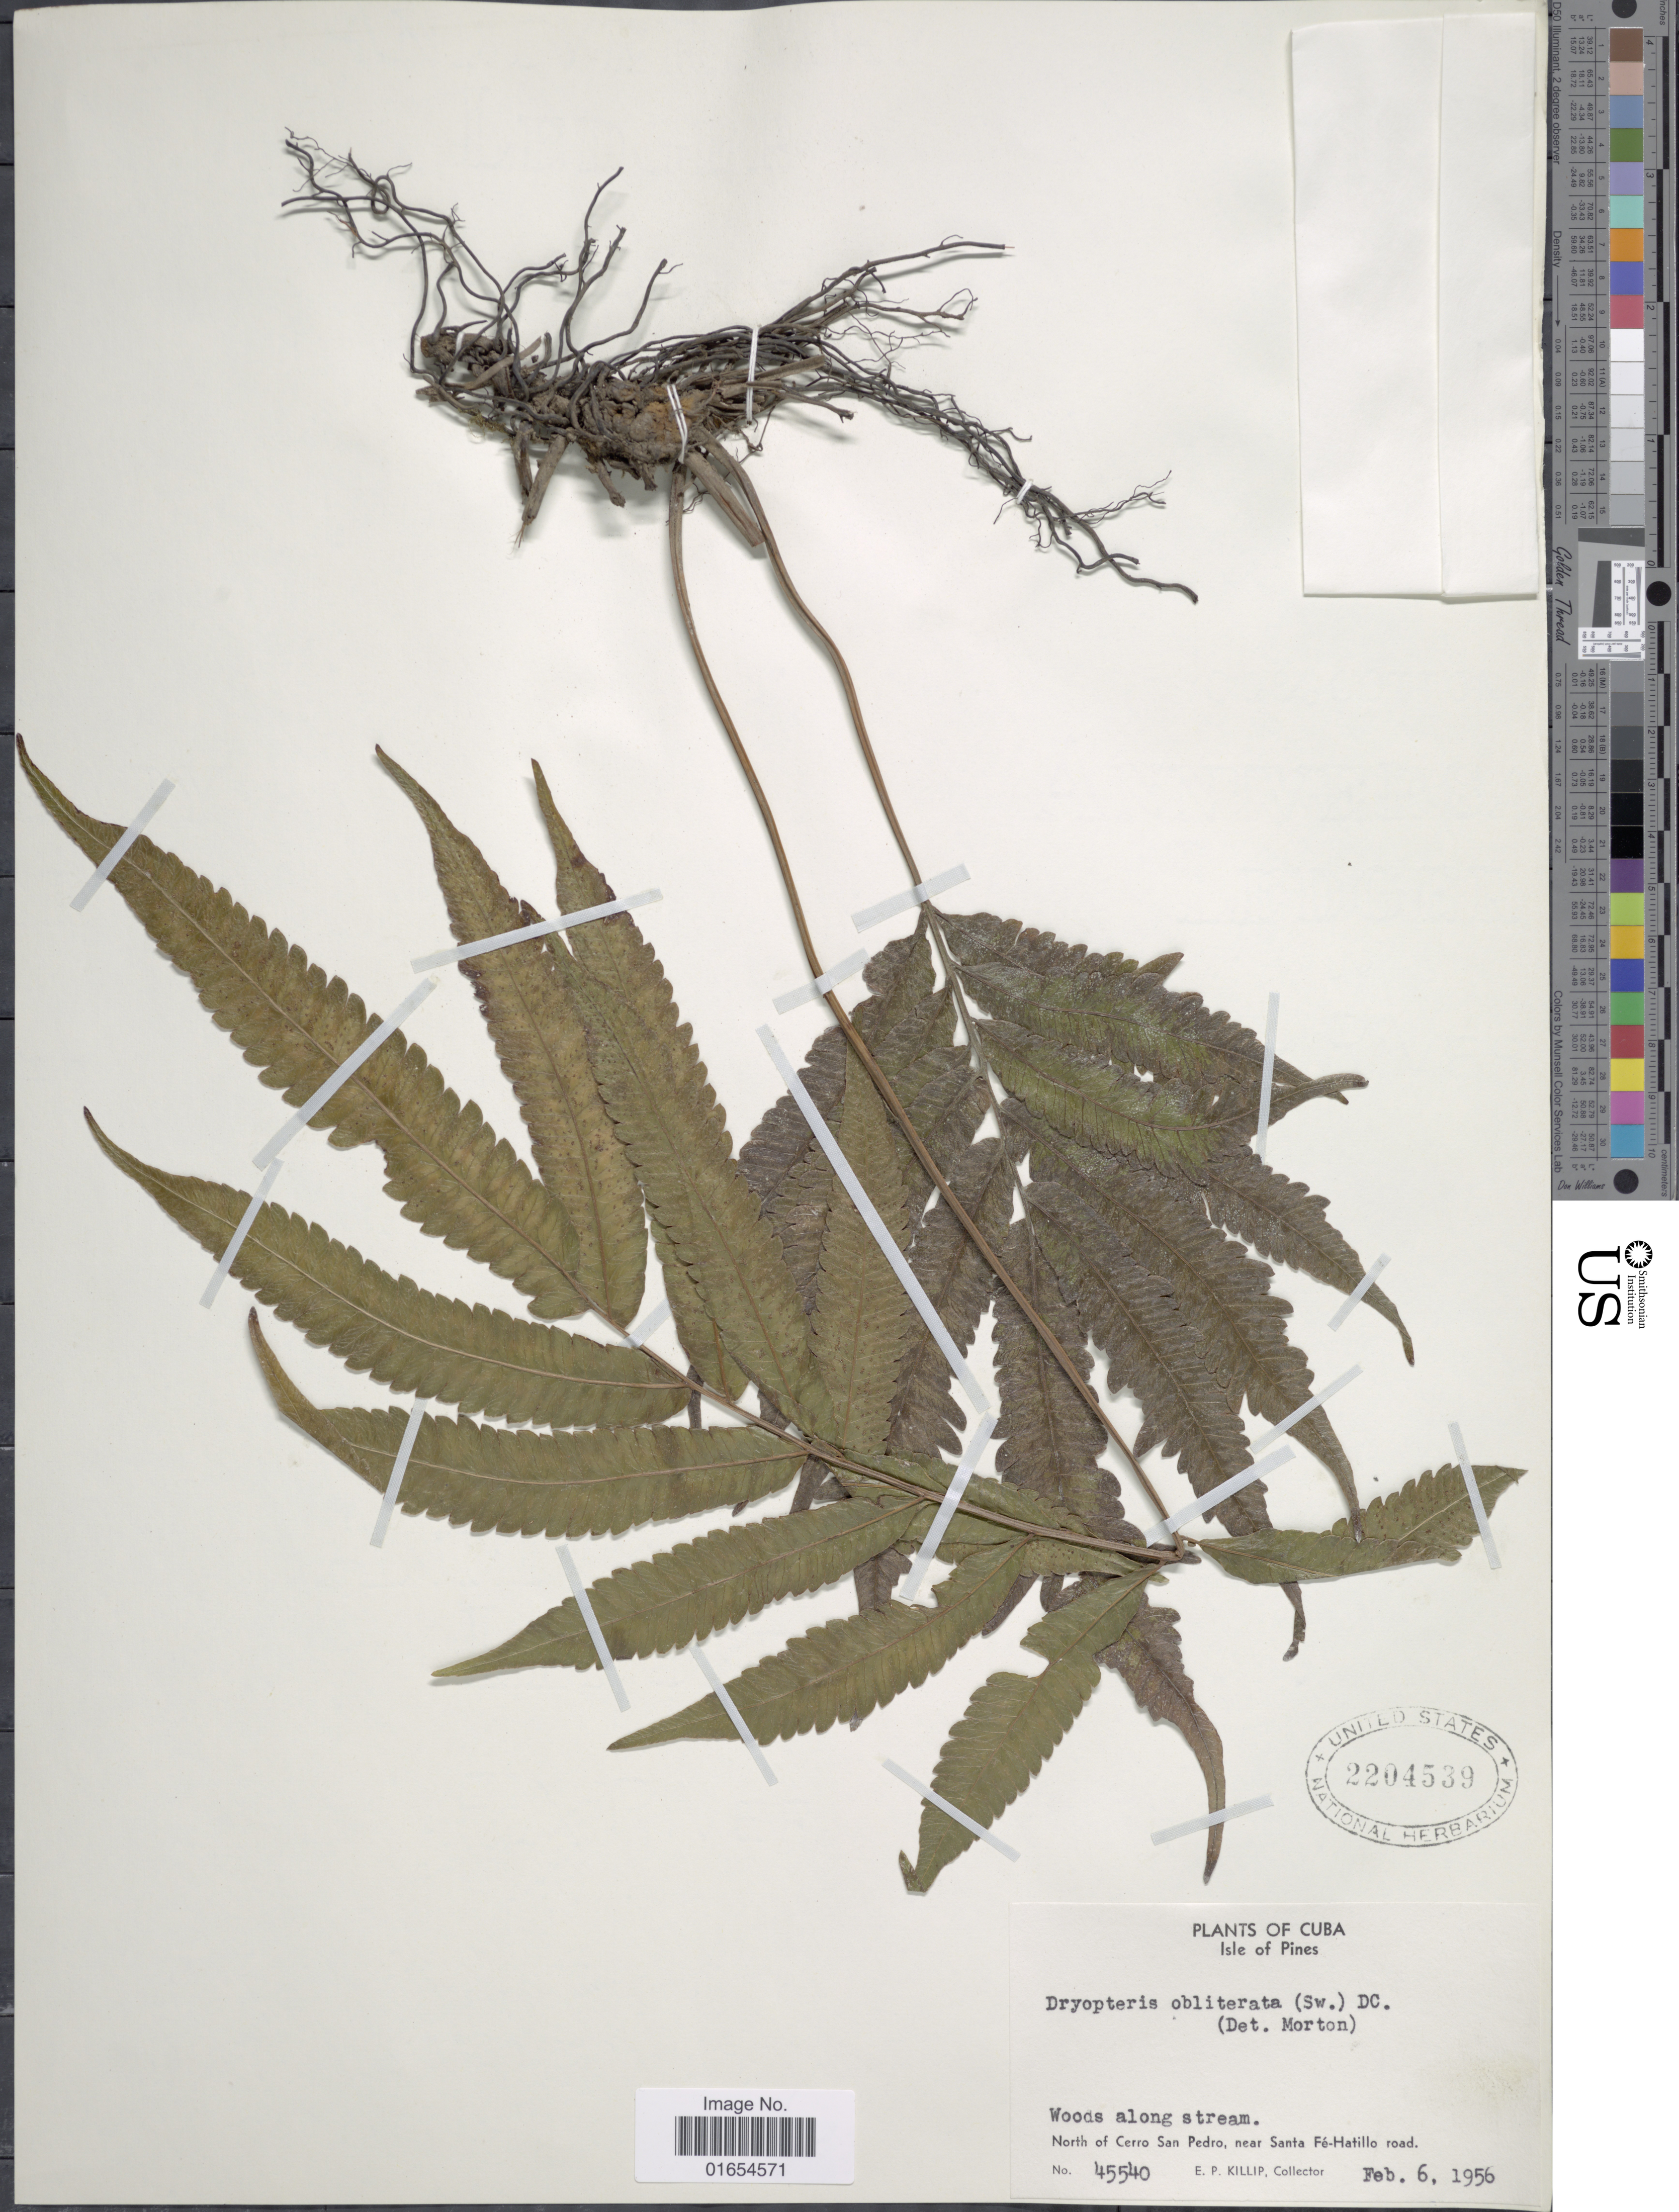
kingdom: Plantae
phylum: Tracheophyta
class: Polypodiopsida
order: Polypodiales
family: Thelypteridaceae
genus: Goniopteris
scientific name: Goniopteris obliterata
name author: (Sw.) C. Presl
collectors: E. P. Killip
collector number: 4554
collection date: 1956-02-06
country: Cuba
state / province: Isla de la Juventud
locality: Isle of Pines, Woods along stream, North of Cerro San Pedro, near Santa Fe-Hatillo road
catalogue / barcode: US 2204539